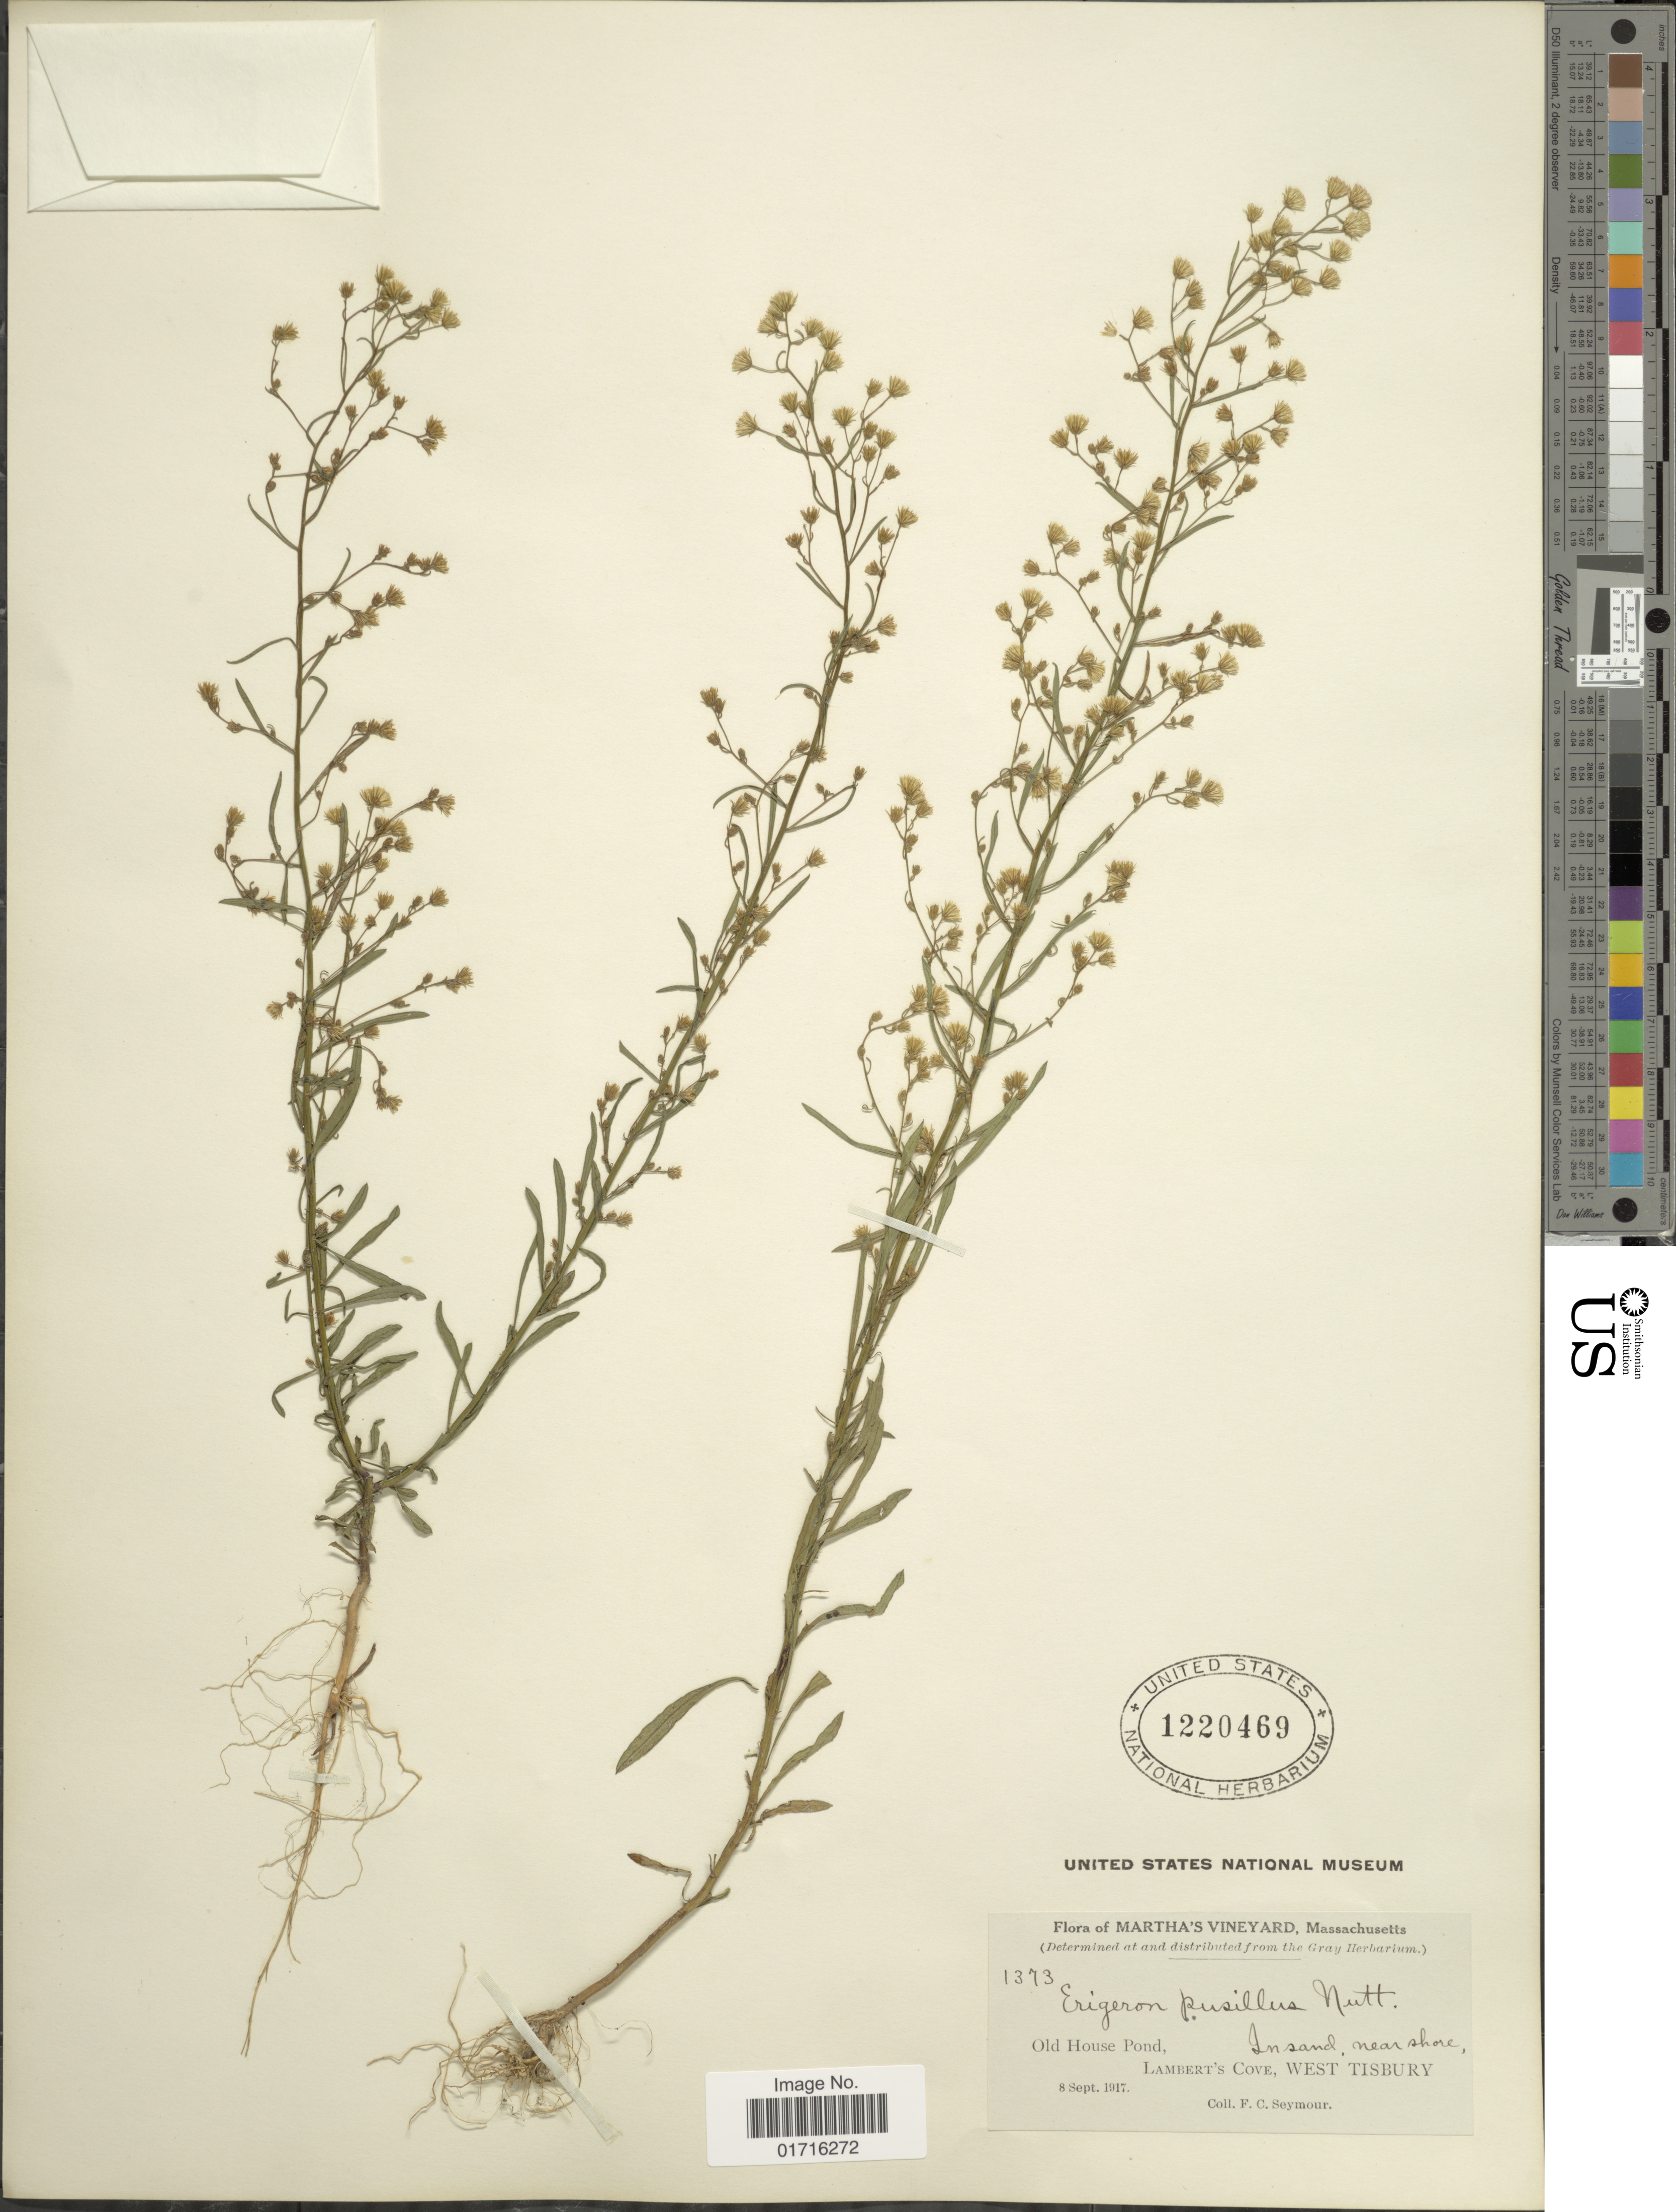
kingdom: Plantae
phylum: Tracheophyta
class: Magnoliopsida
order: Asterales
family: Asteraceae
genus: Conyza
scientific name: Conyza pusilla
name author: Houtt.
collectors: F. C. Seymour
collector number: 1373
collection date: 1917-09-08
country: United States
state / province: Massachusetts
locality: Martha's Vineyard, Old House Pond, Lambert's Cove, West Tisbury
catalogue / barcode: US 1220469